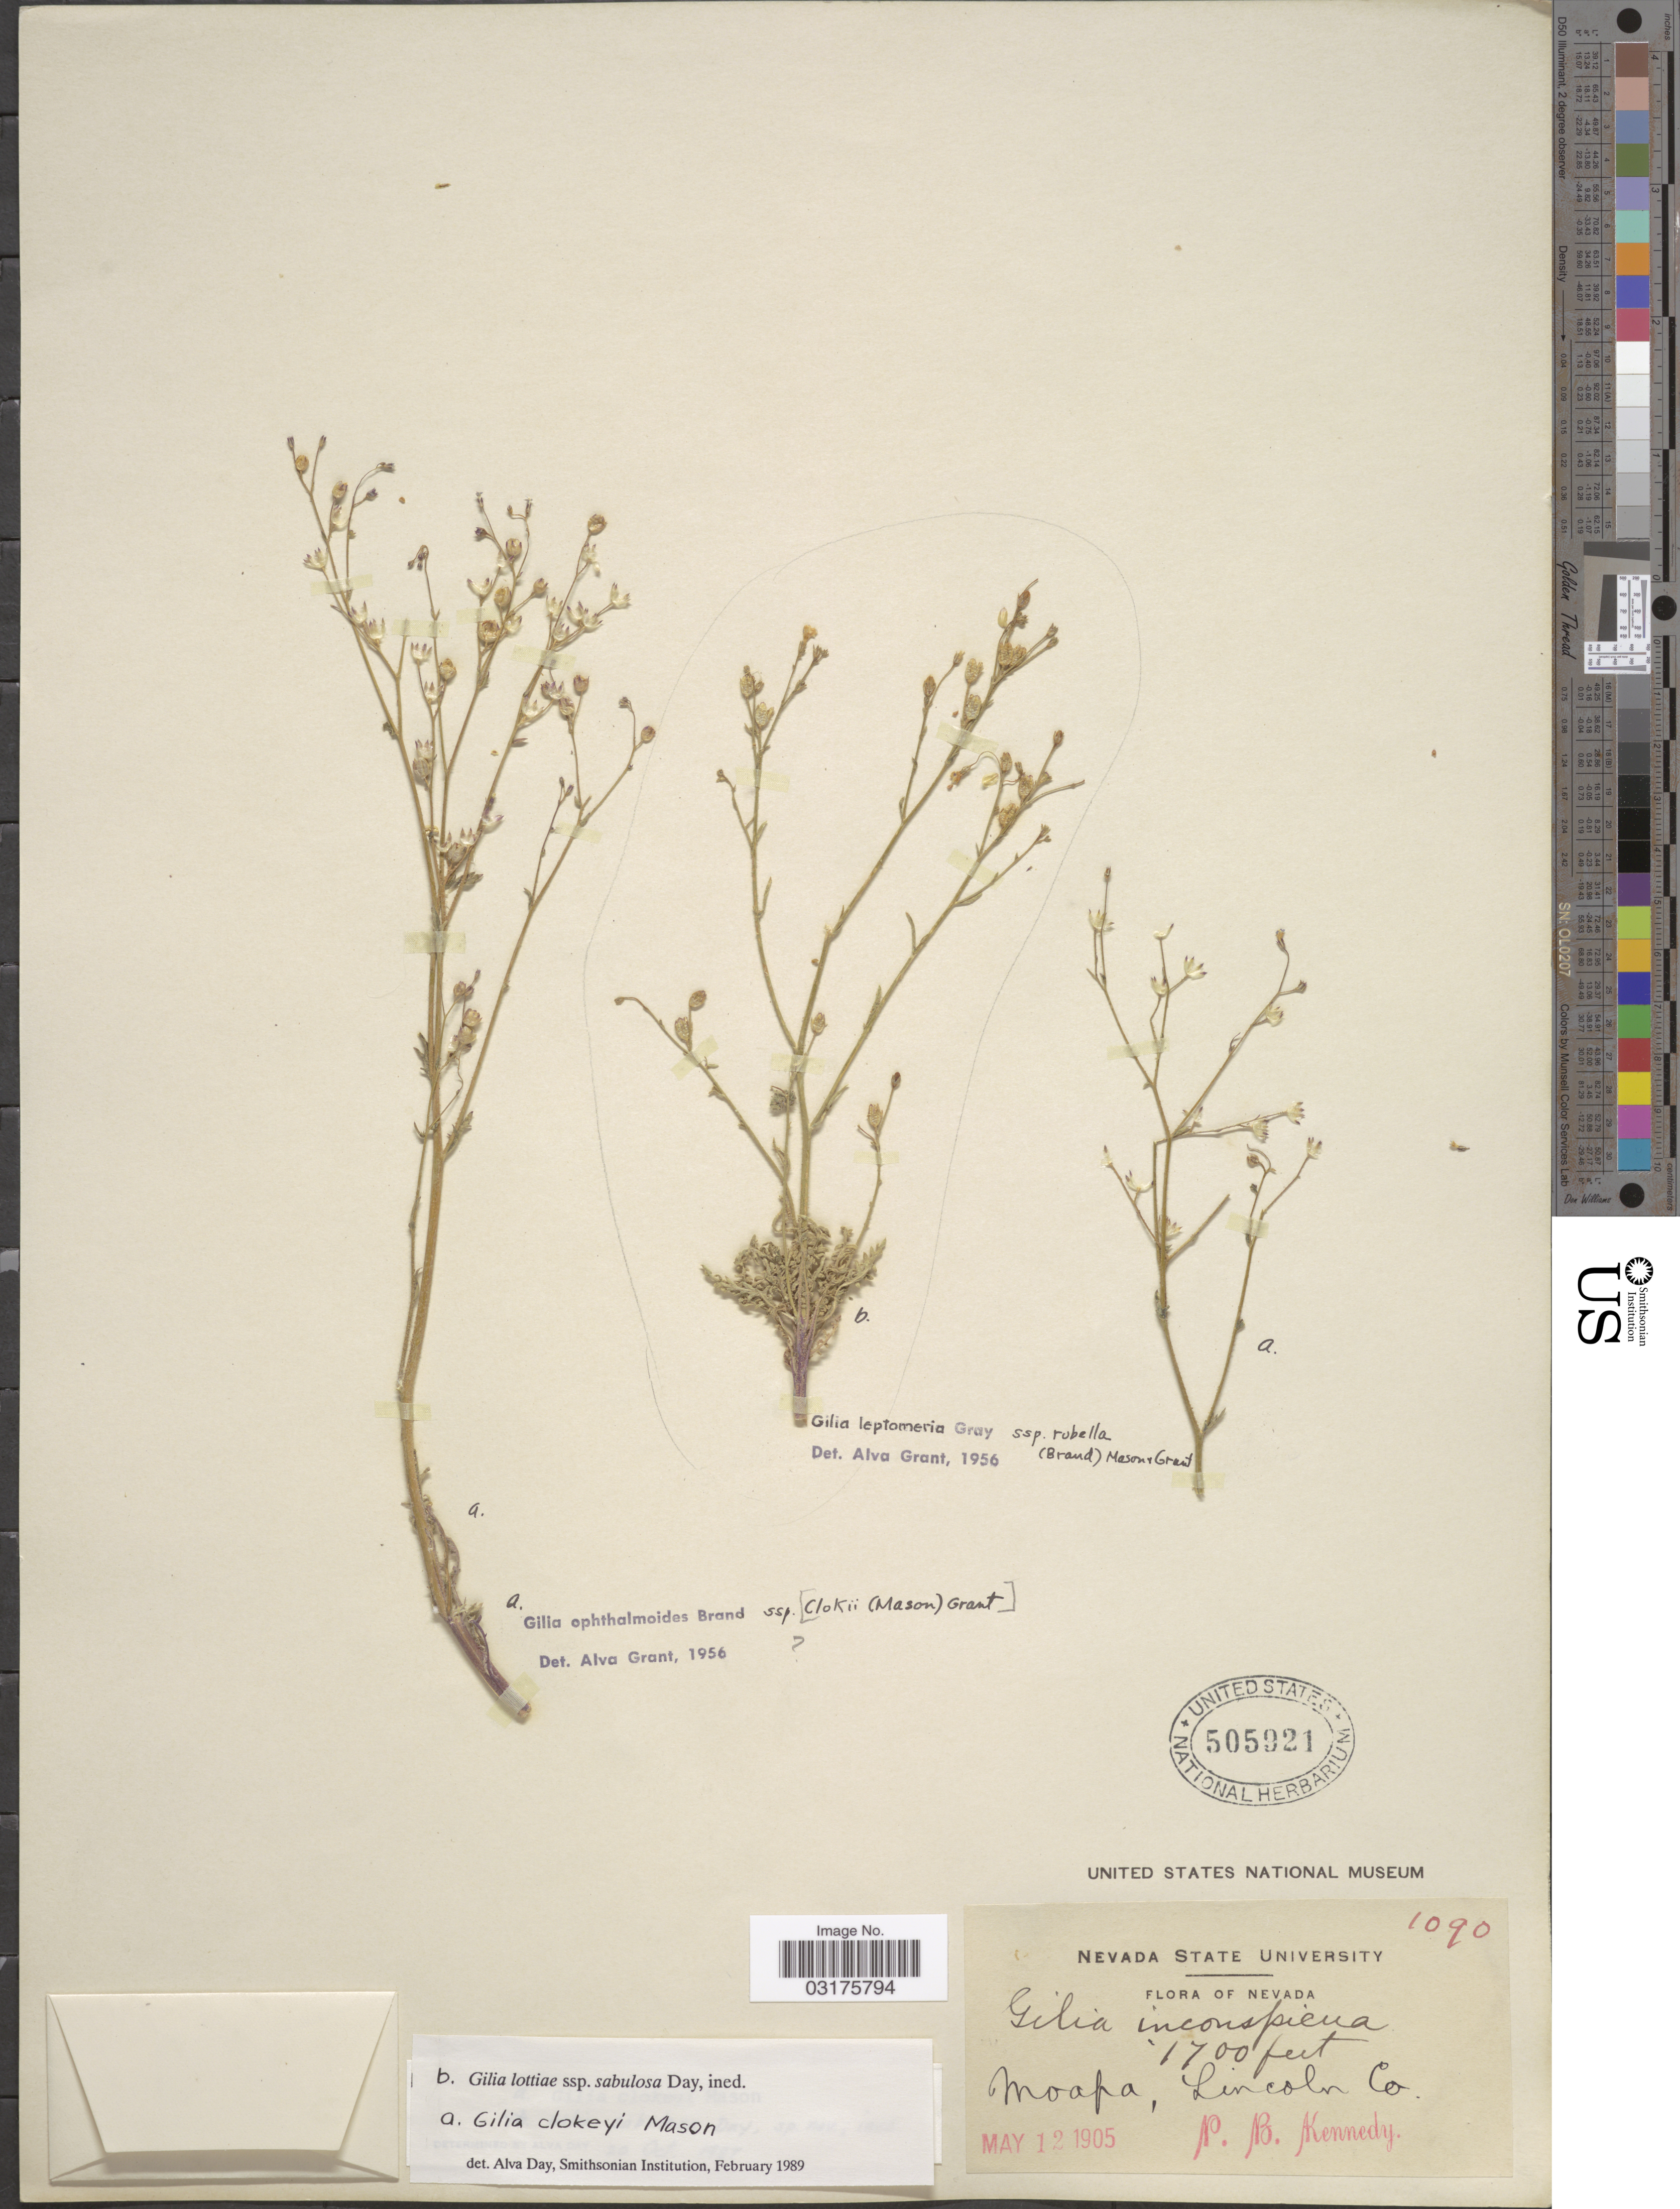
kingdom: Plantae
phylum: Tracheophyta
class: Magnoliopsida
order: Ericales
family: Polemoniaceae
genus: Gilia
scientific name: Gilia clokeyi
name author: H. Mason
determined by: Day, A.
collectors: P. B. Kennedy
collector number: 1090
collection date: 1905-05-12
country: United States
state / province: Nevada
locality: Moapa, Lincoln Co.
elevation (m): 518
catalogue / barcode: US 505921